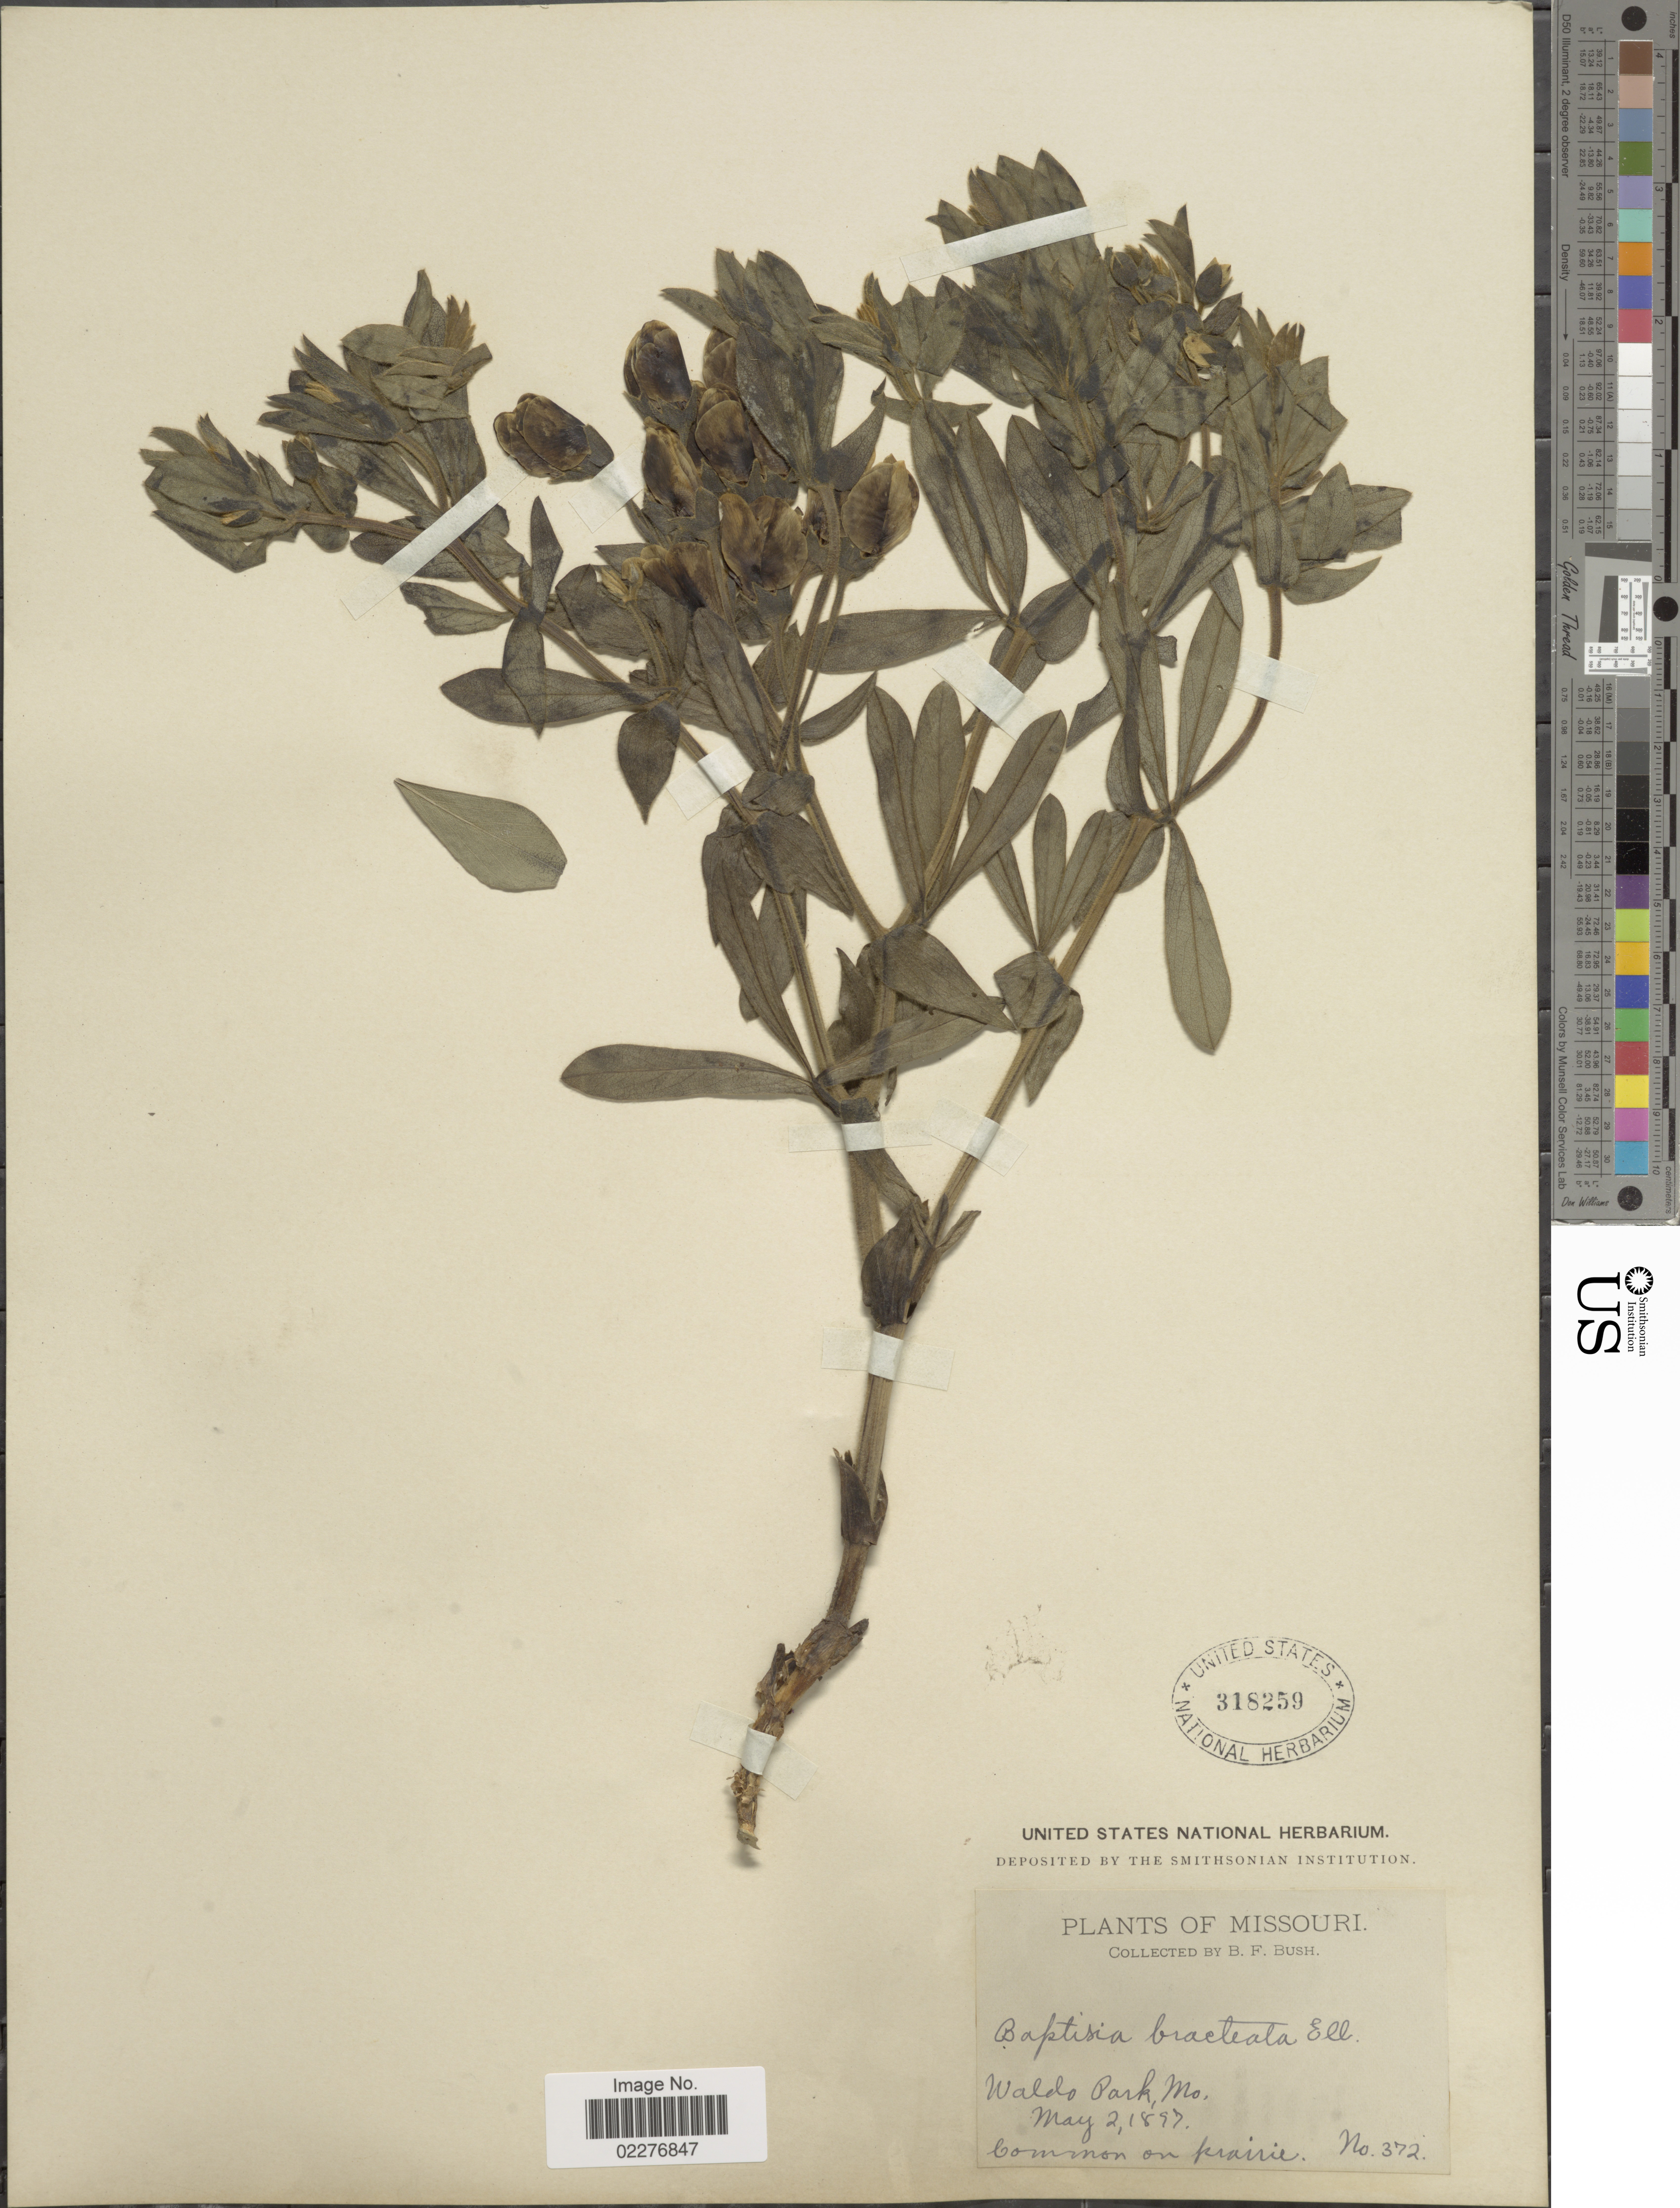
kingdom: Plantae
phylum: Tracheophyta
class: Magnoliopsida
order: Fabales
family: Fabaceae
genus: Baptisia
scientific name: Baptisia leucophaea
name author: Nutt.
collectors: B. F. Bush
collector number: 372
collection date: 1897-05-02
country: United States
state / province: Missouri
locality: Waldo Park, Common on prairie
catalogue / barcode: US 318259